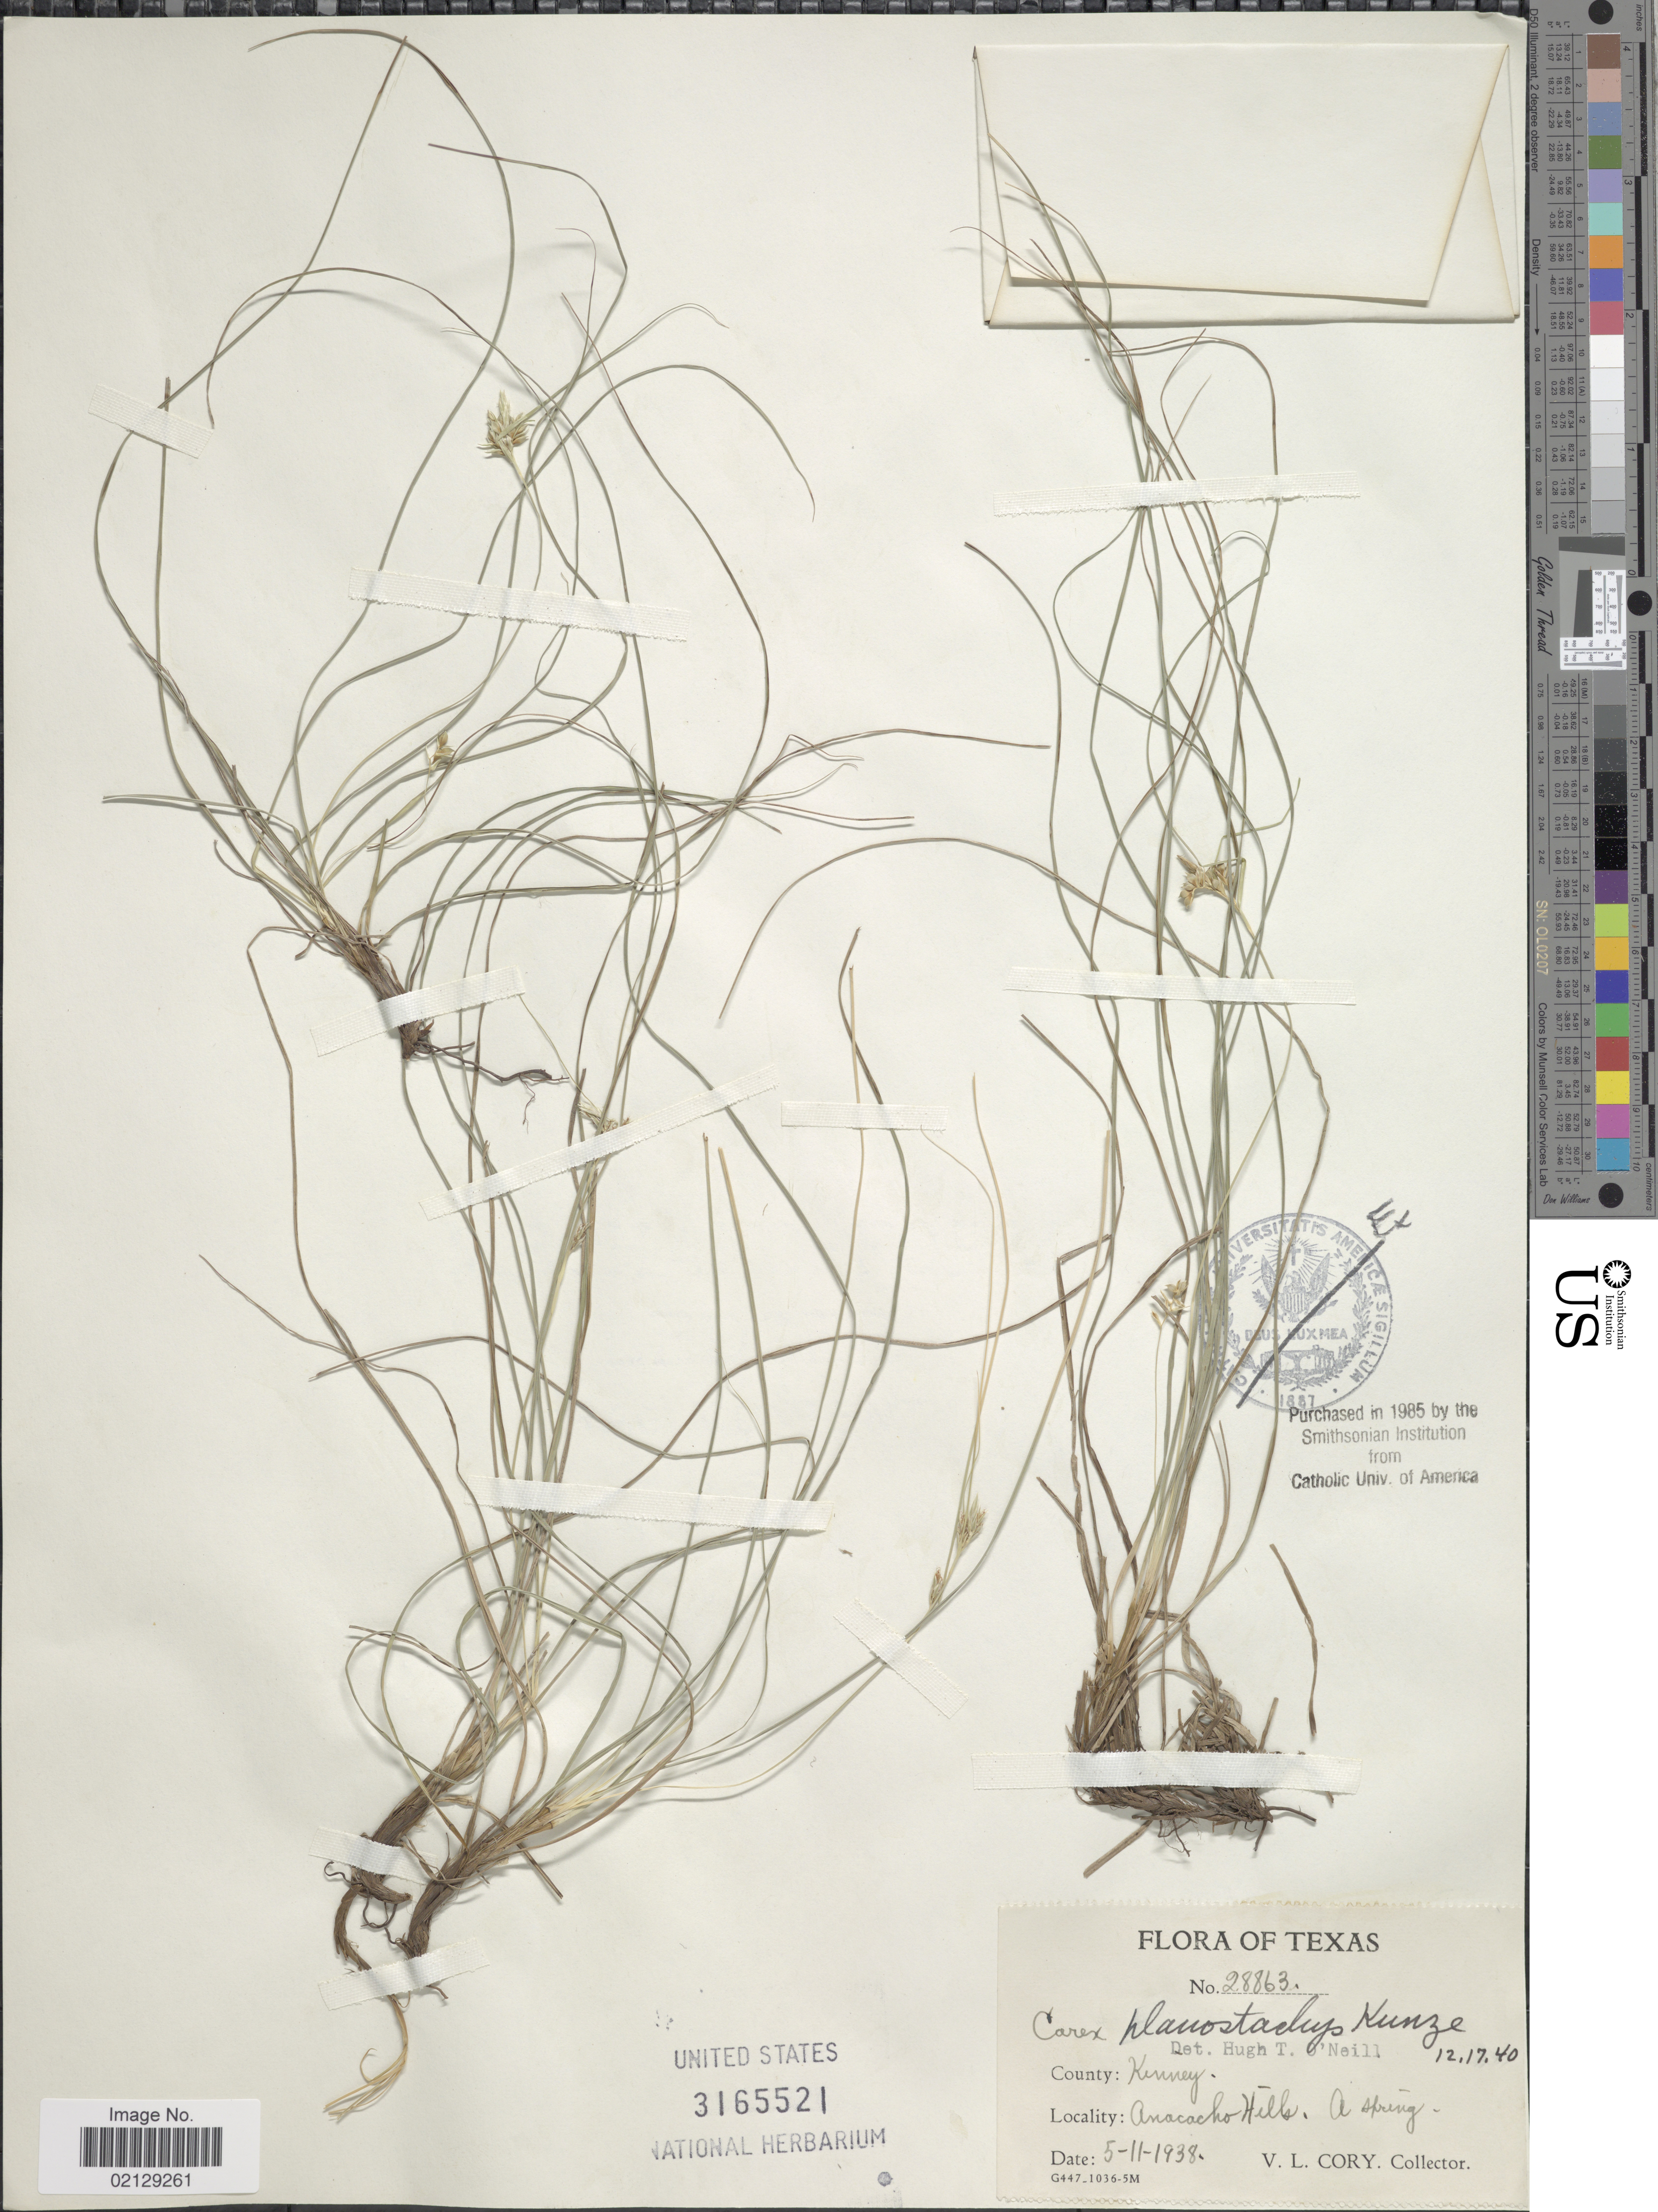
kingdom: Plantae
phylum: Tracheophyta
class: Liliopsida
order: Poales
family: Cyperaceae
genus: Carex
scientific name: Carex planostachys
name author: Kunze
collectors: V. Cory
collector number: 28863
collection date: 1938-05-11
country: United States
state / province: Texas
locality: County: Kenney, Anacacho Hills, A spring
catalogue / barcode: US 3165521